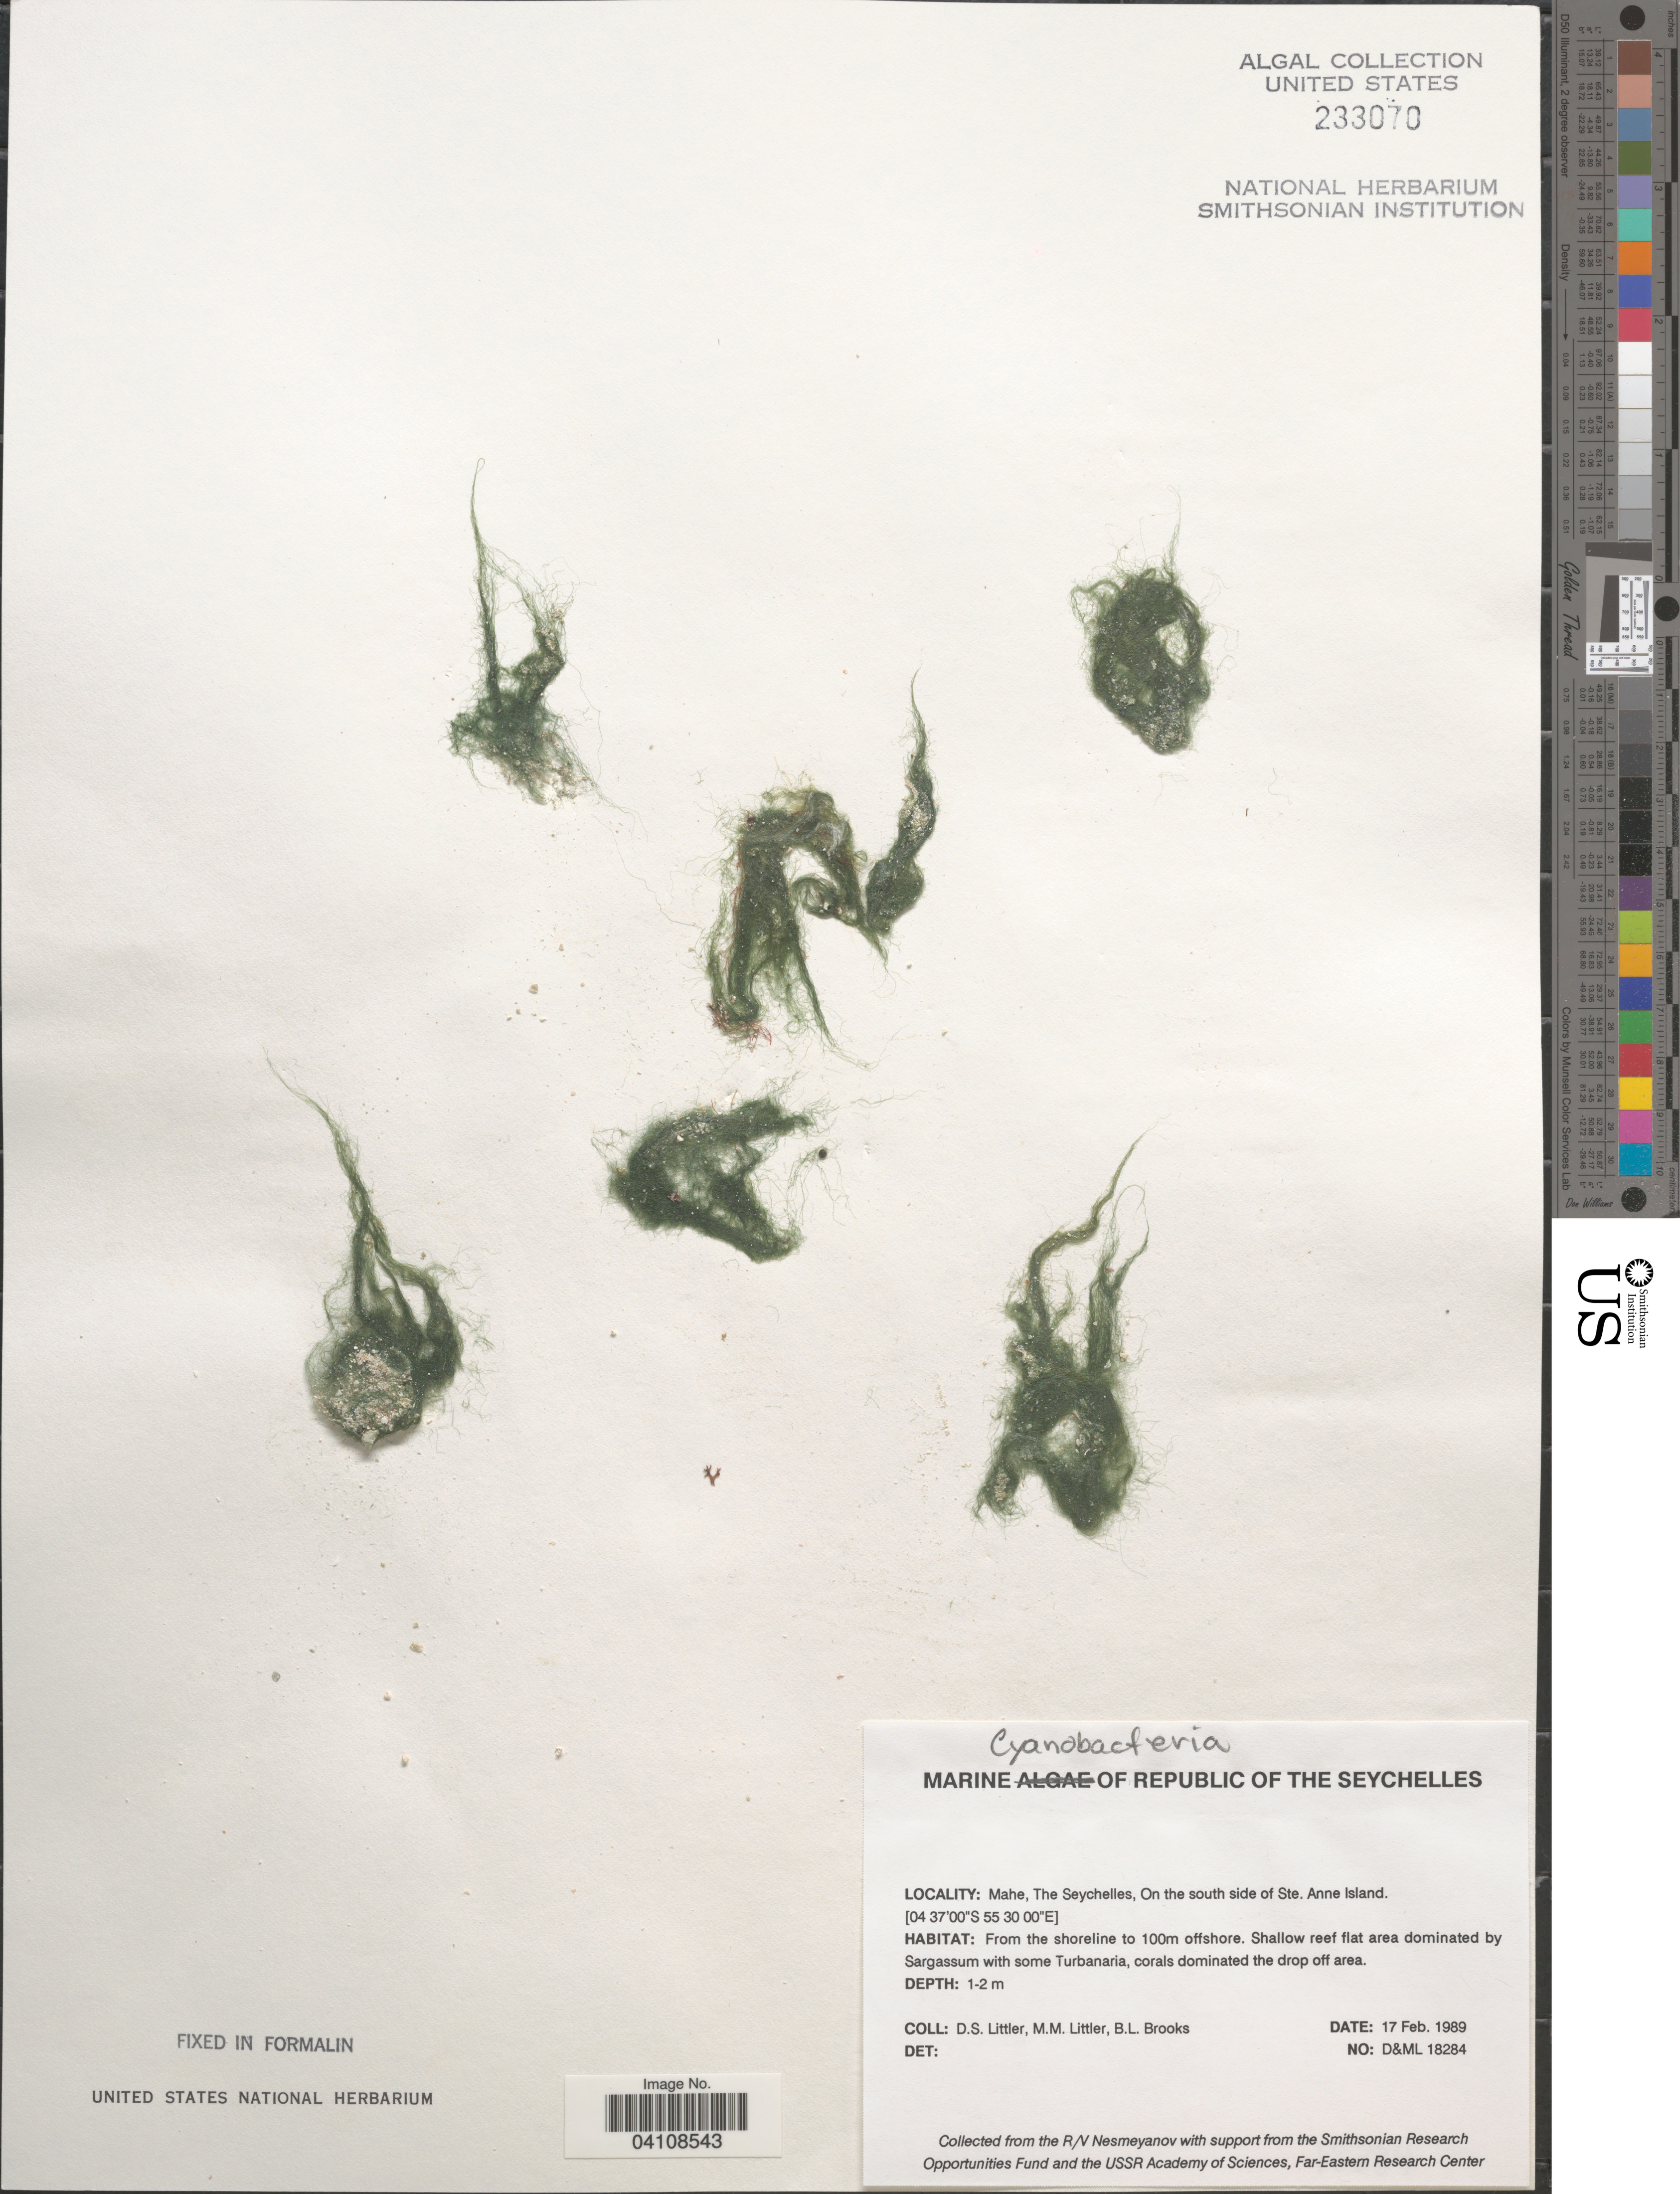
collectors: D. S. Littler & B. Brooks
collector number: D&ML18284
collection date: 1989-02-17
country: Seychelles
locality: Mahe, On the south side of Ste. Anne Island. From the shoreline to 100m offshore.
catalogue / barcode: US 233070